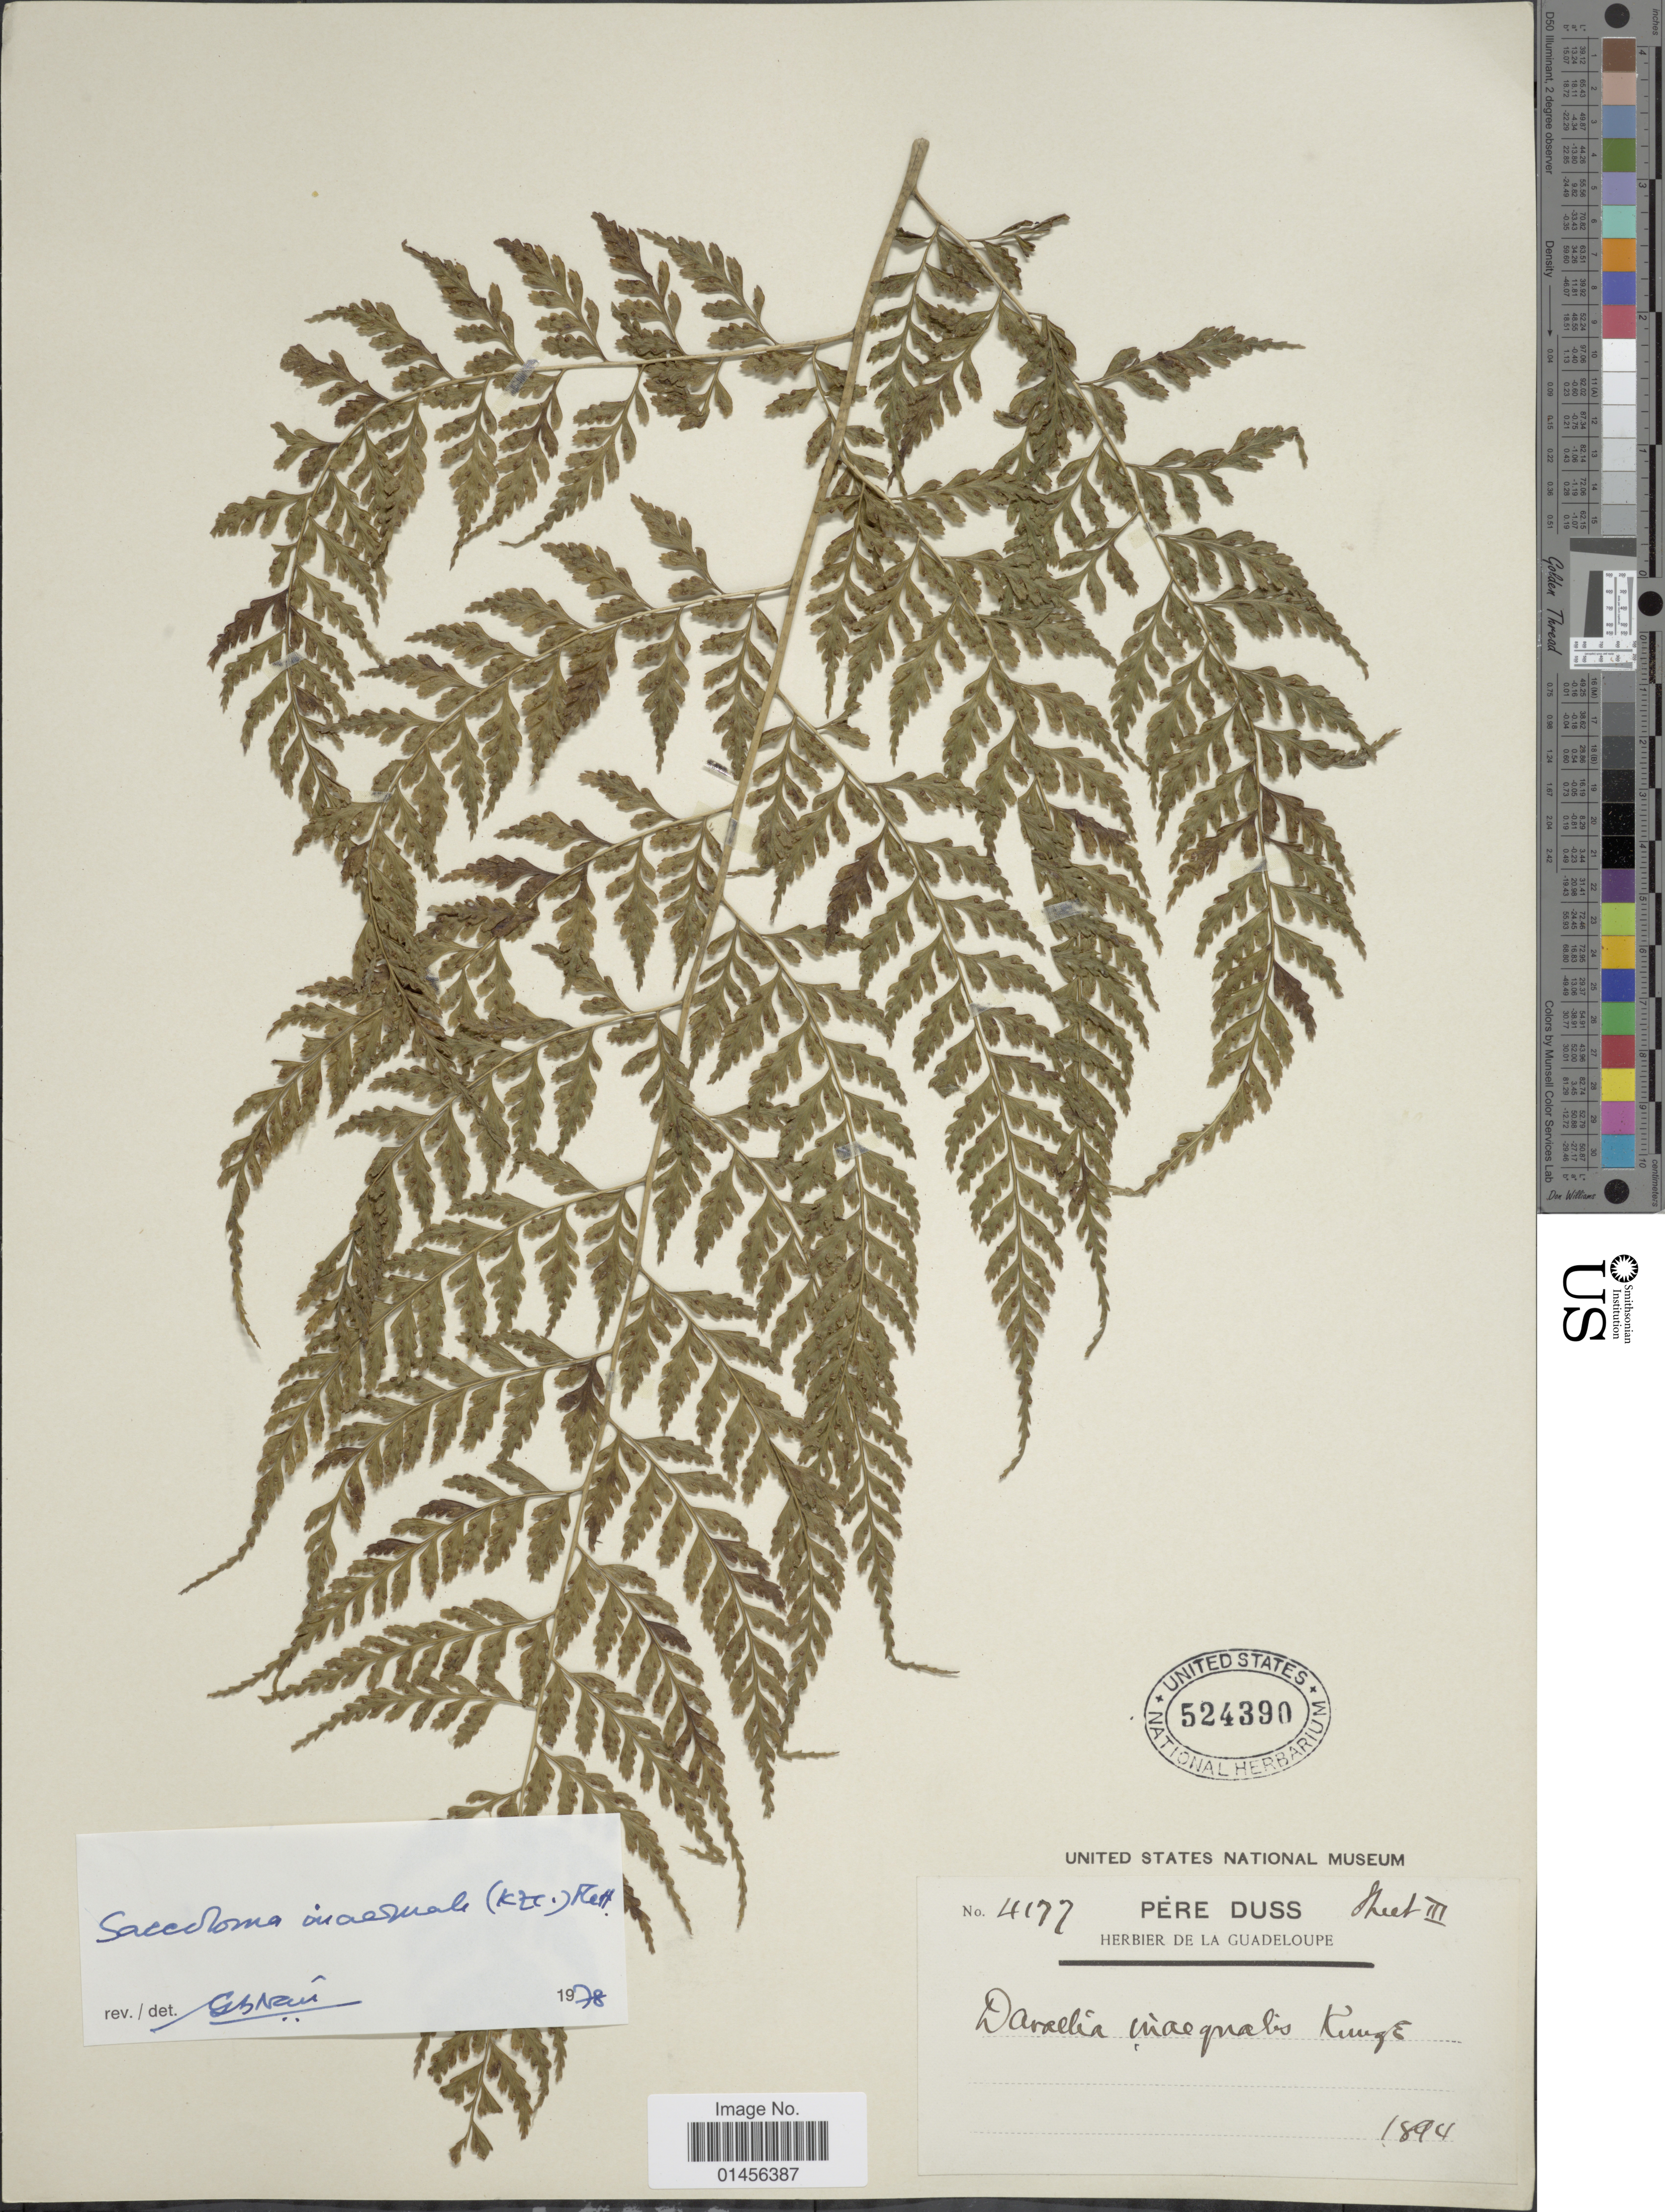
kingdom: Plantae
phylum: Tracheophyta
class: Polypodiopsida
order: Polypodiales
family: Saccolomataceae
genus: Saccoloma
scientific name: Saccoloma inaequale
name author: (Kunze) Mett.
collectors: Père Duss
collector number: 4177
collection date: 1984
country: Guadeloupe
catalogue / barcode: US 524390